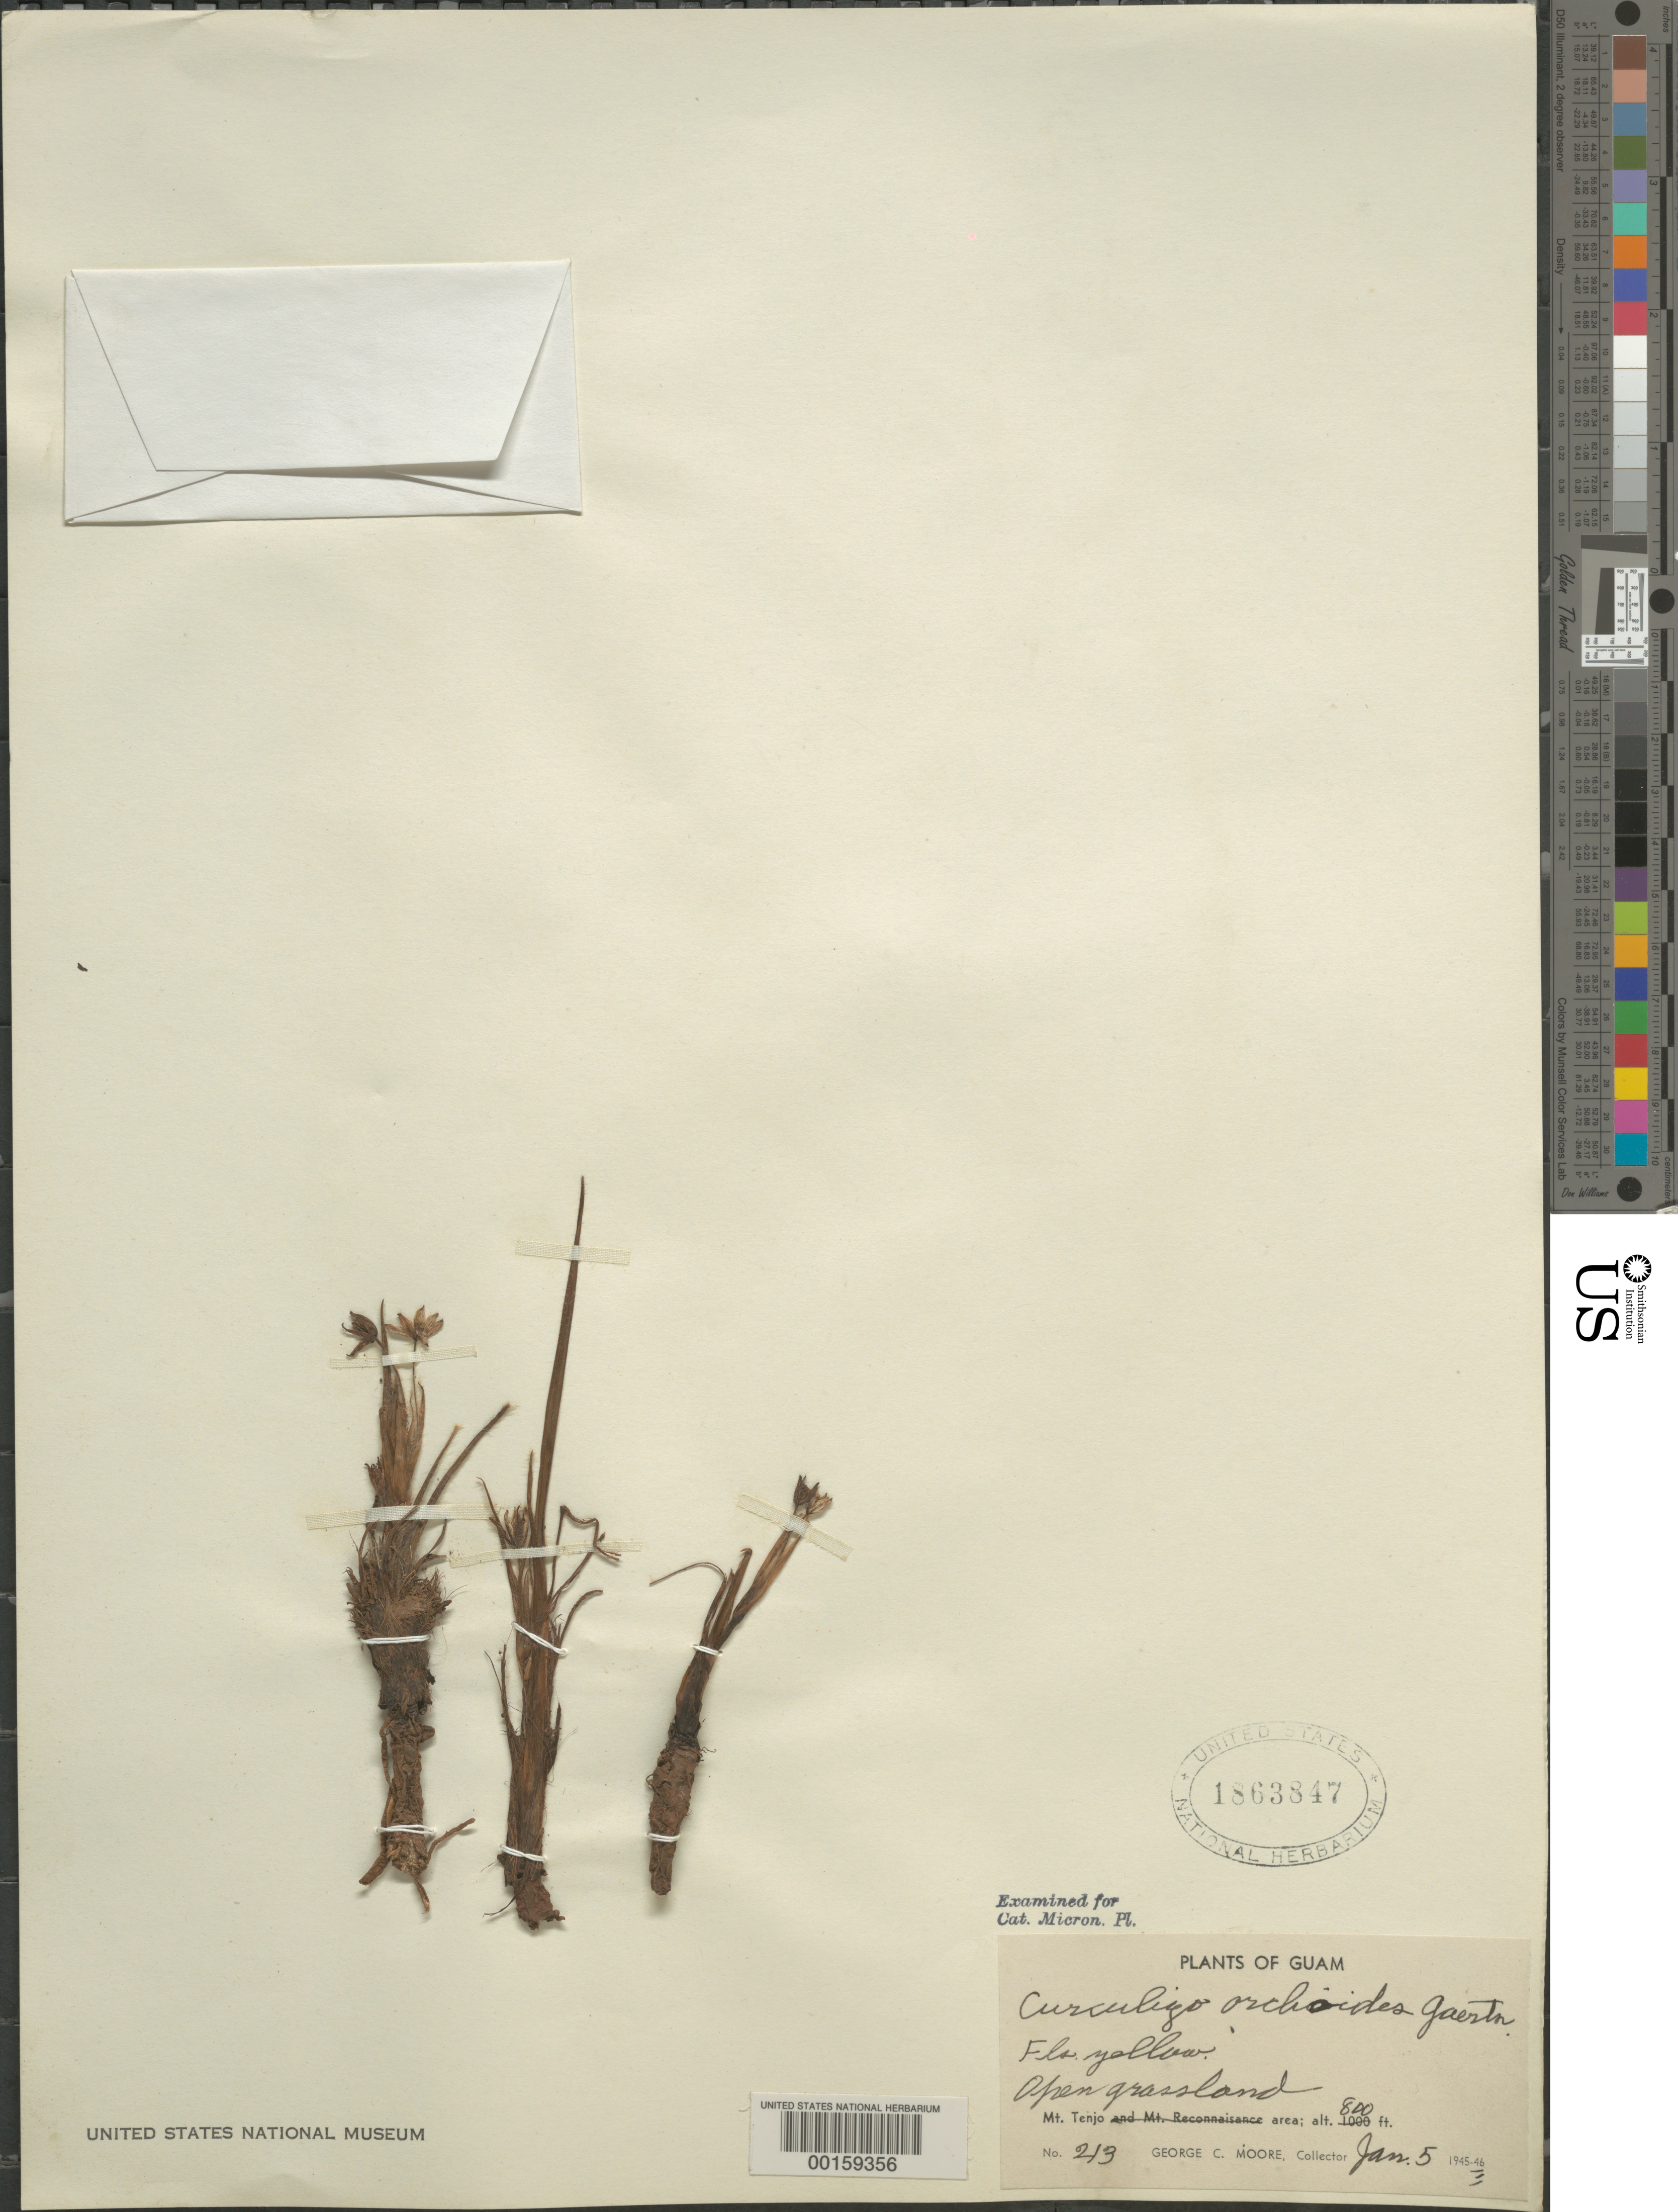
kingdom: Plantae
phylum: Tracheophyta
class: Liliopsida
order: Asparagales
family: Hypoxidaceae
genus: Curculigo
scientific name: Curculigo orchioides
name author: Gaertn.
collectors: G. C. Moore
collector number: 213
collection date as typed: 05 Jan 1946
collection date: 1946-01-05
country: Guam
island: Guam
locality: Mt. tenjo area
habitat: Open grassland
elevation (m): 244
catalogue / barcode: US 1863847